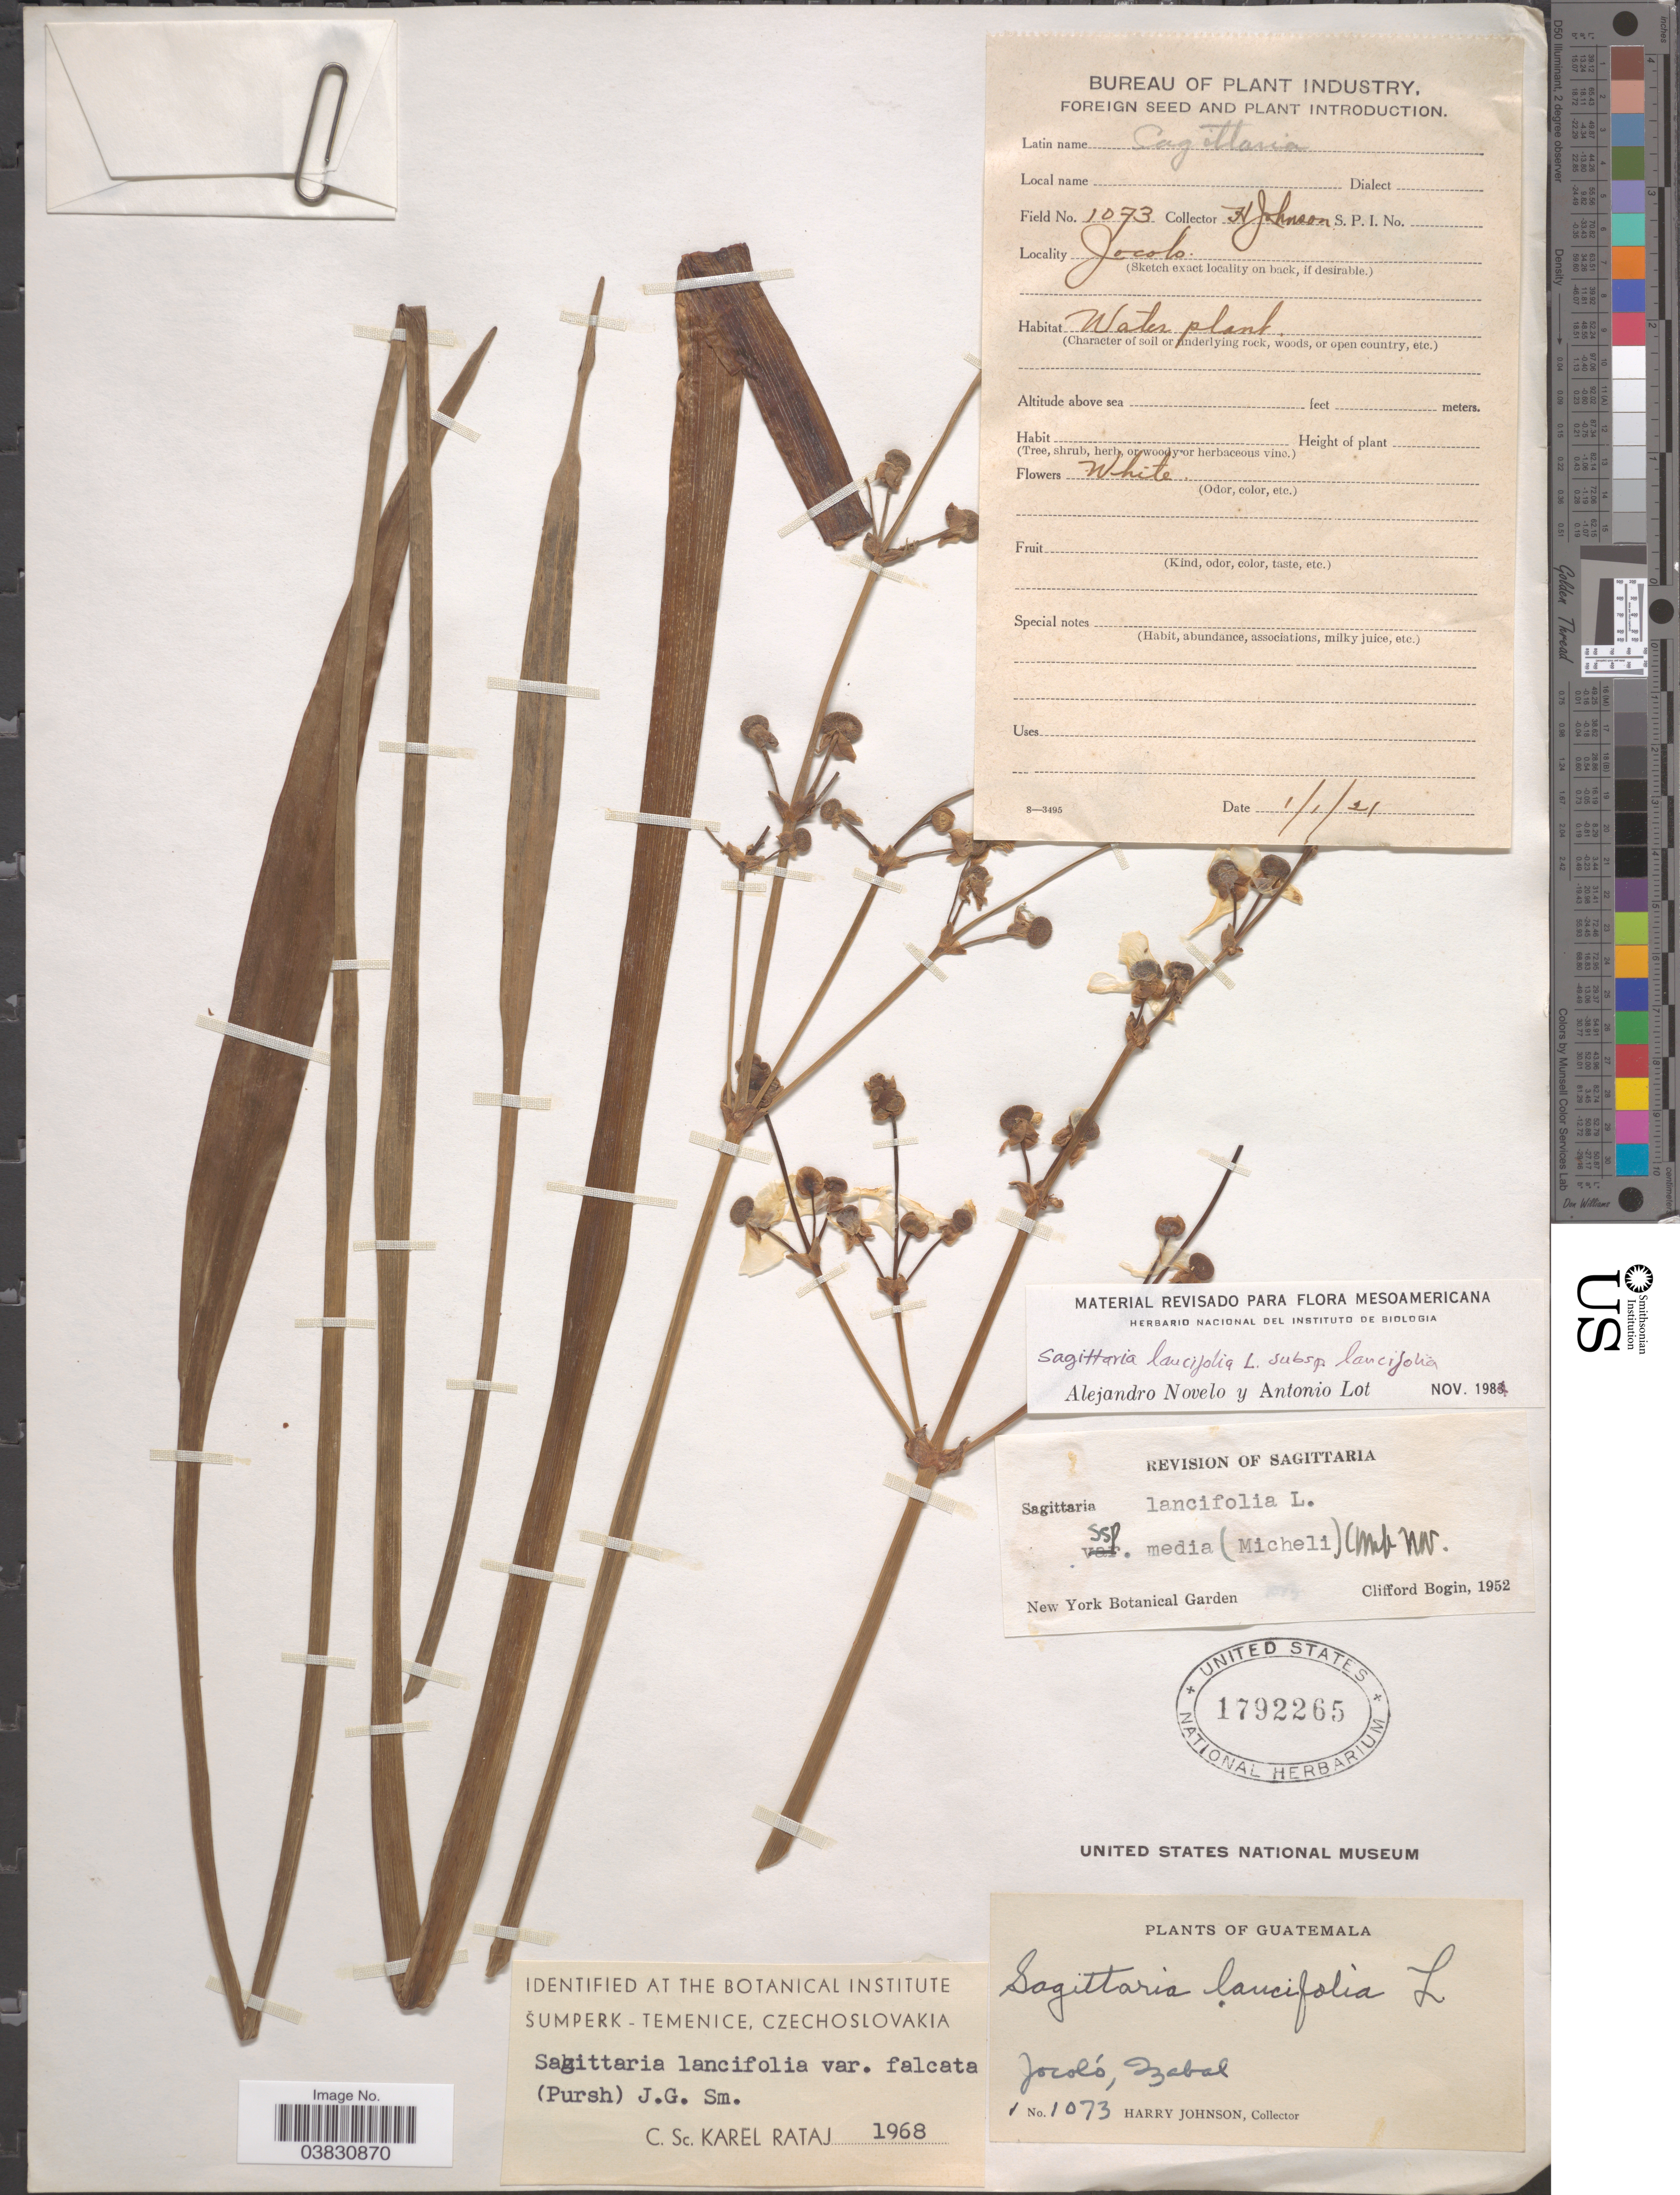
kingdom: Plantae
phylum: Tracheophyta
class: Liliopsida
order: Alismatales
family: Alismataceae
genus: Sagittaria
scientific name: Sagittaria lancifolia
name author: L.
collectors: H. Johnson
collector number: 1073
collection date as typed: Transcribed d/m/y: 1/1/21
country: Guatemala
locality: Jocoló, Bebal.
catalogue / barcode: US 1792265